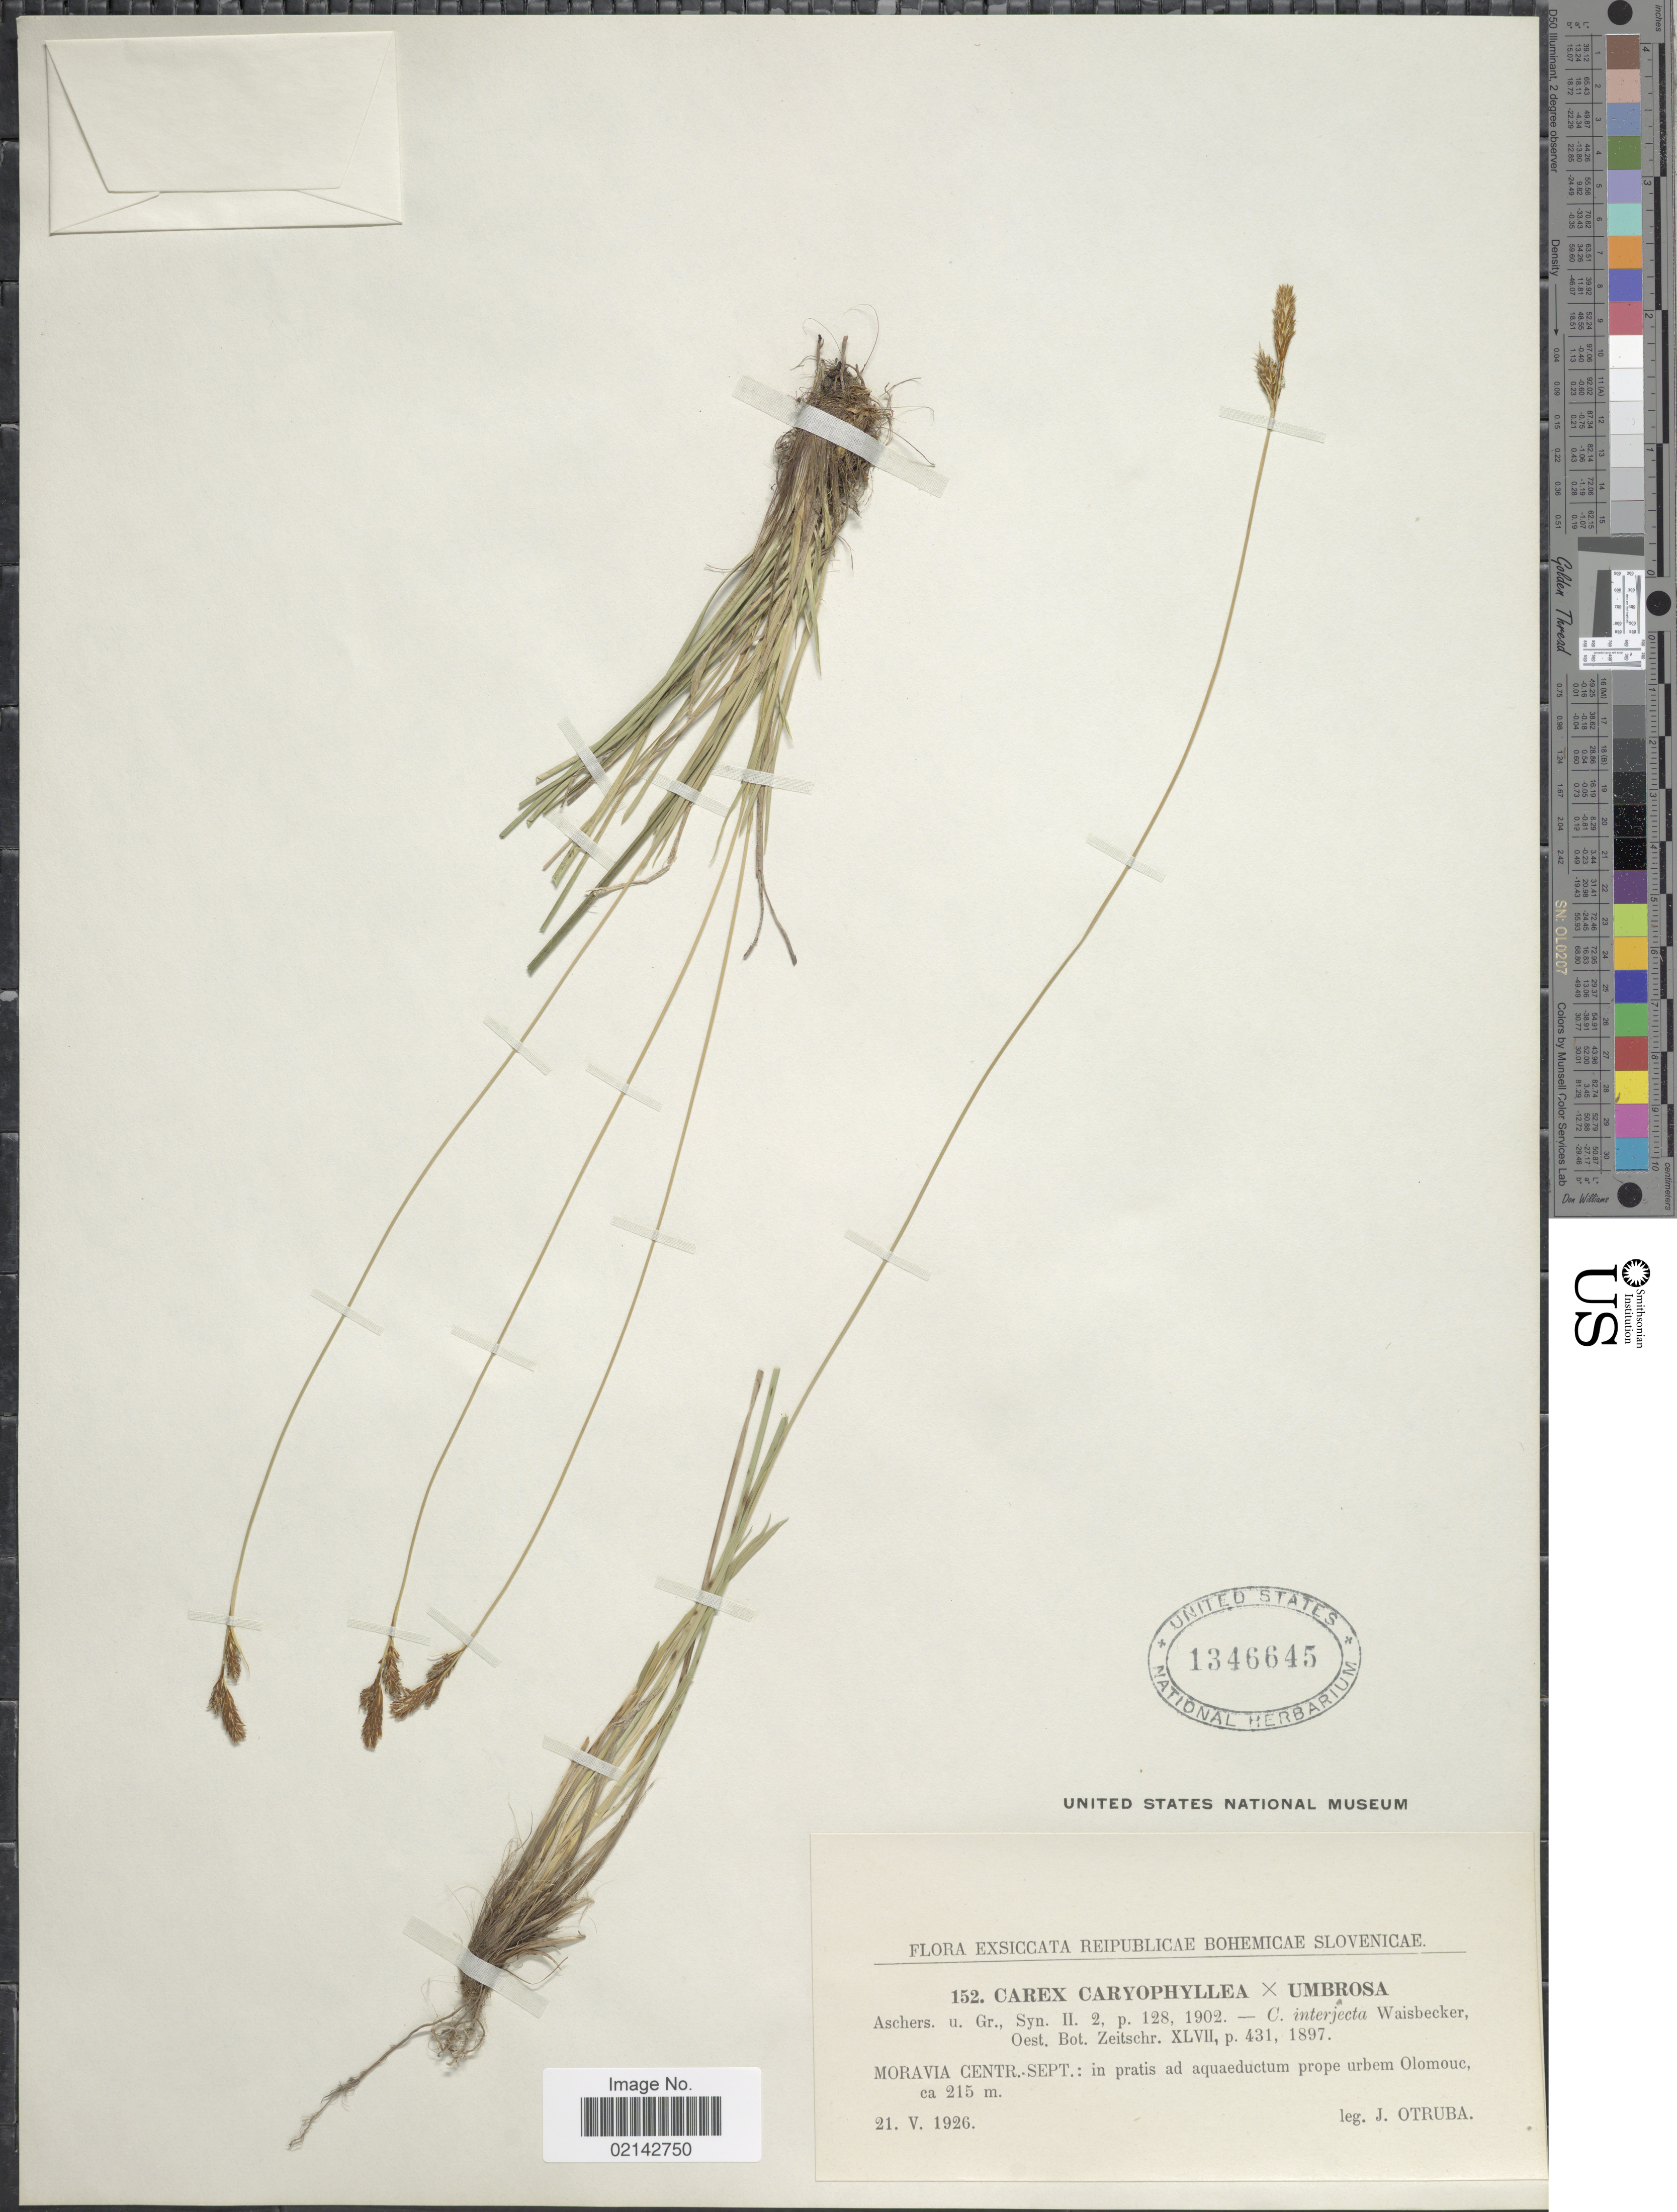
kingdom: Plantae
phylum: Tracheophyta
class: Liliopsida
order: Poales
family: Cyperaceae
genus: Carex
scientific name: Carex caryophyllea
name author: Latourr.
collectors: J. Otruba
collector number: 152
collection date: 1926-05-21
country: Czechia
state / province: Olomouc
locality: Reipublicae Bohemicae Slovenicae, [unsure placement] Moravia Centr.-Sept.: in pratis ad aquaeductum prope urbem Olomouc.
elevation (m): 215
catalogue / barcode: US 1346645